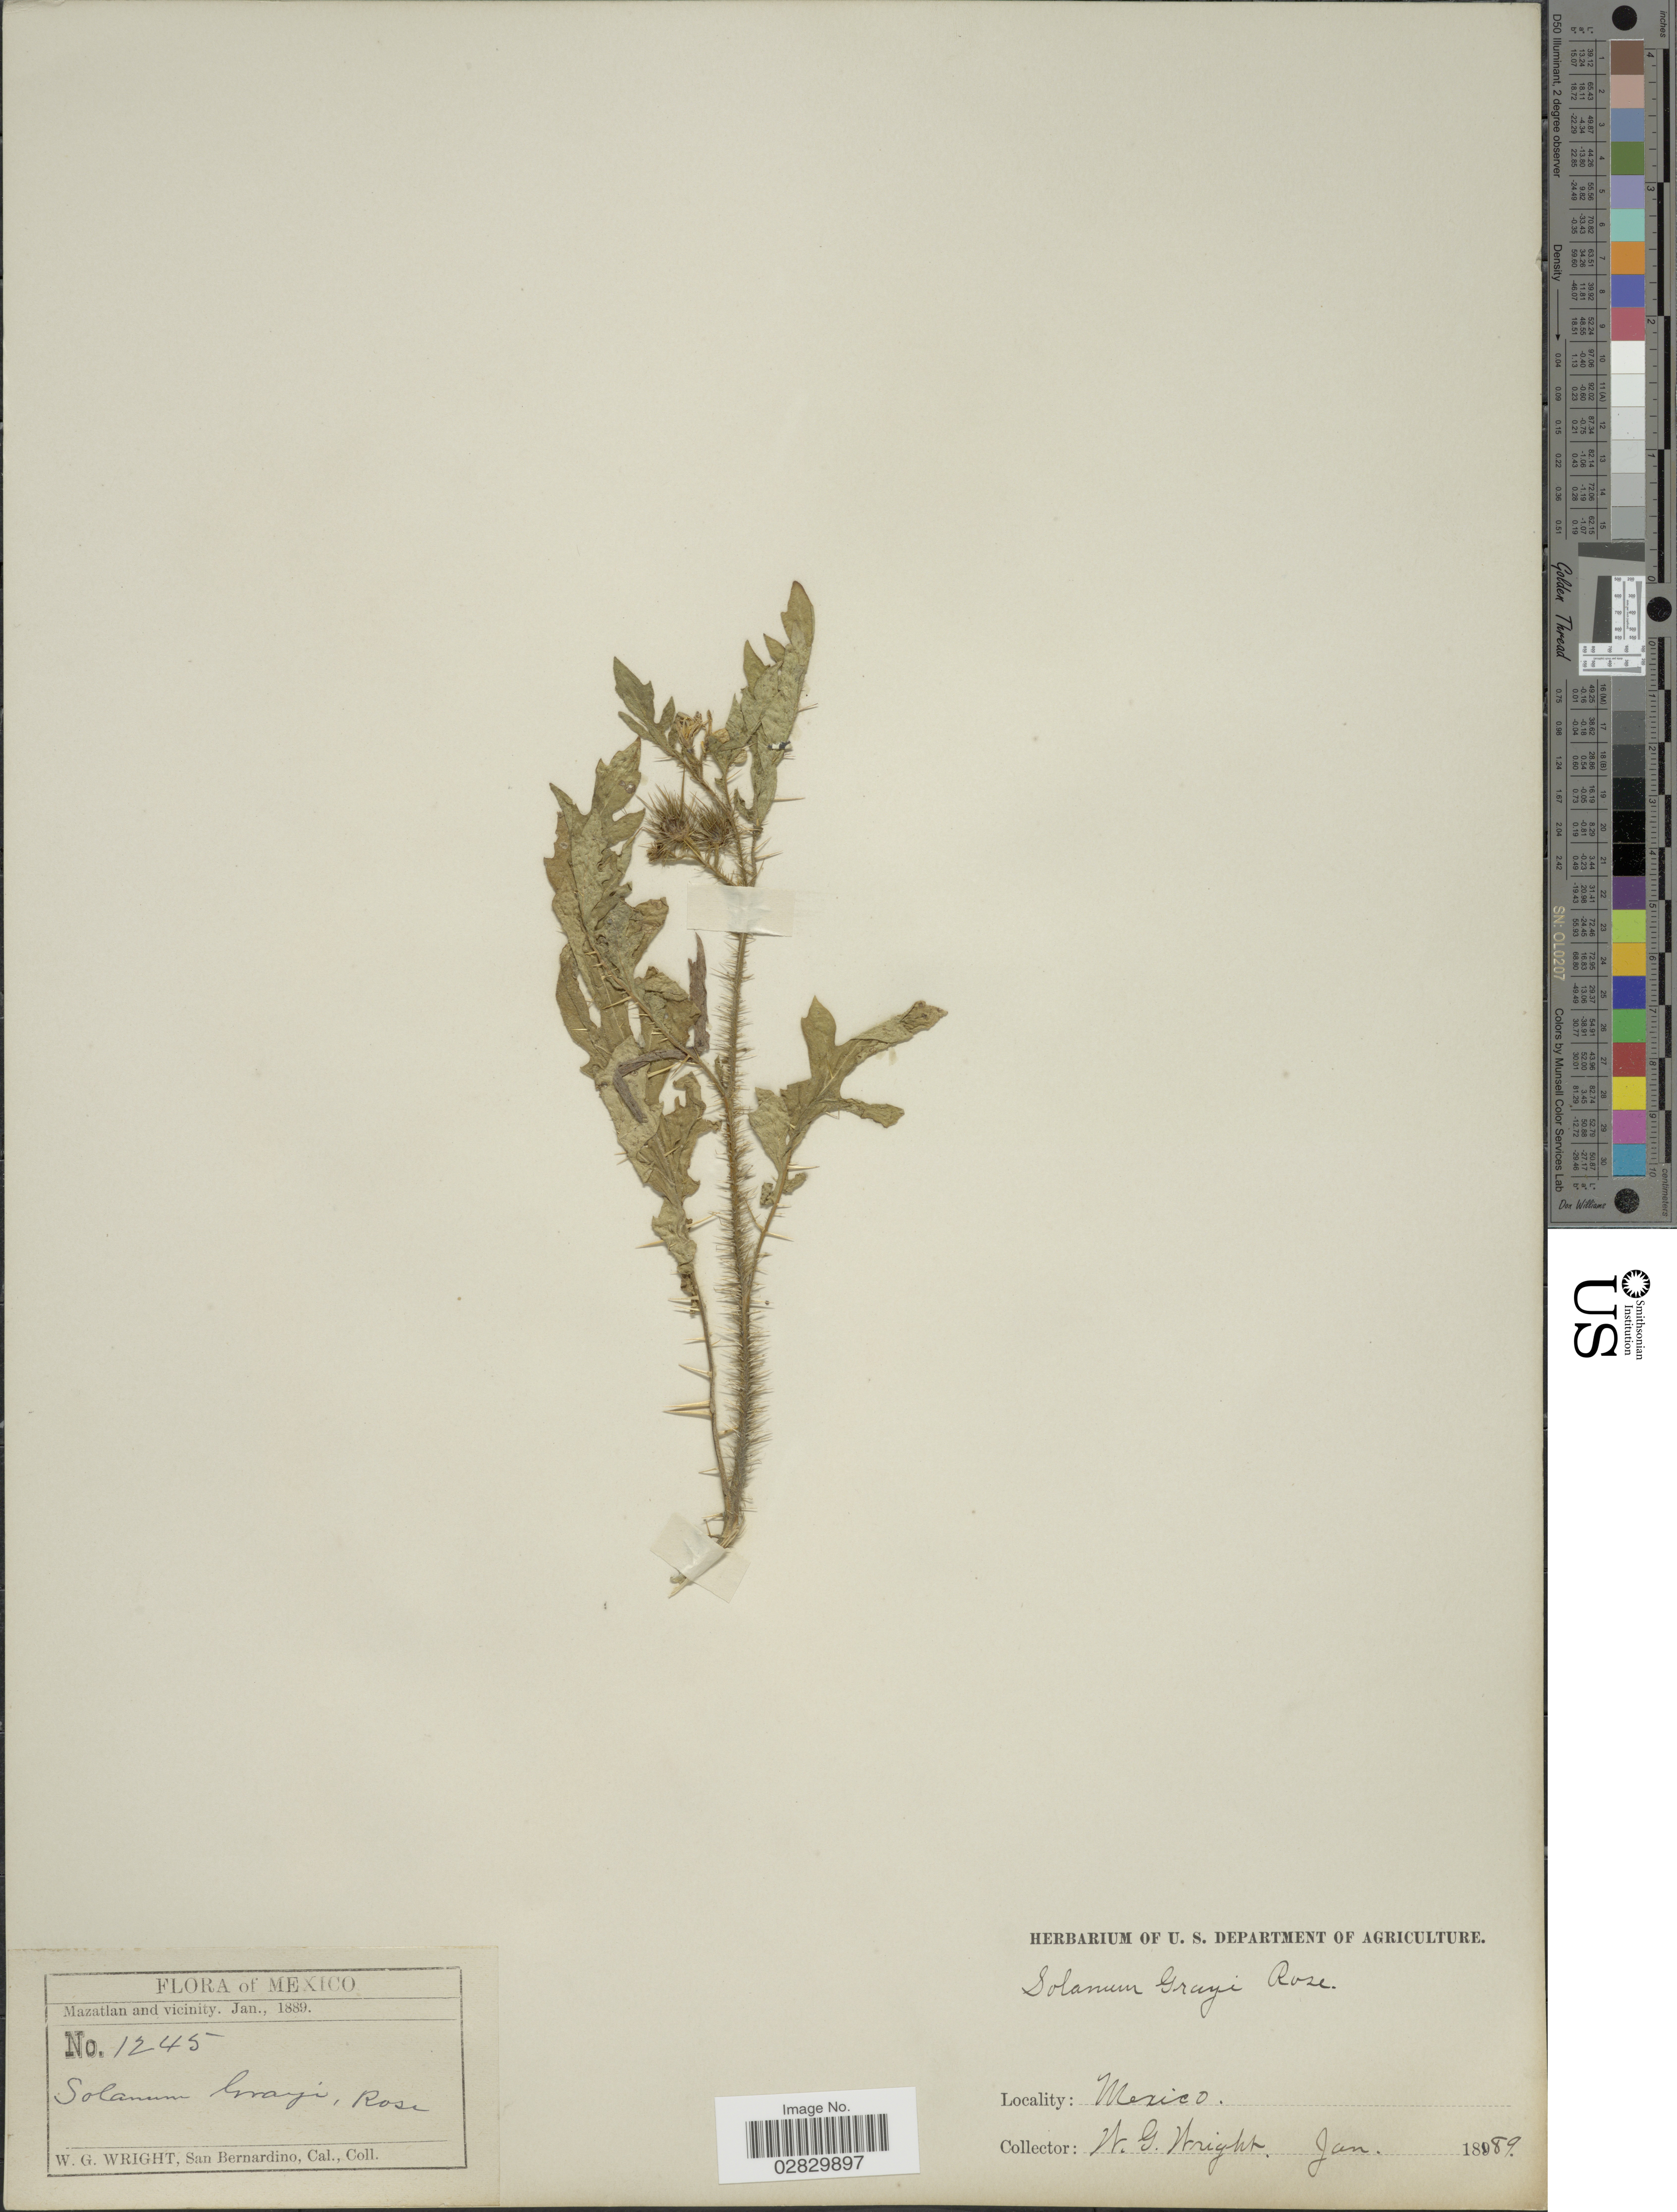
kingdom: Plantae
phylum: Tracheophyta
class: Magnoliopsida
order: Solanales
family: Solanaceae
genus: Solanum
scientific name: Solanum grayi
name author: Rose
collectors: W. G. Wright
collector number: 1245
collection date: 1889-01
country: Mexico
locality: Mazatlan and vicinity.